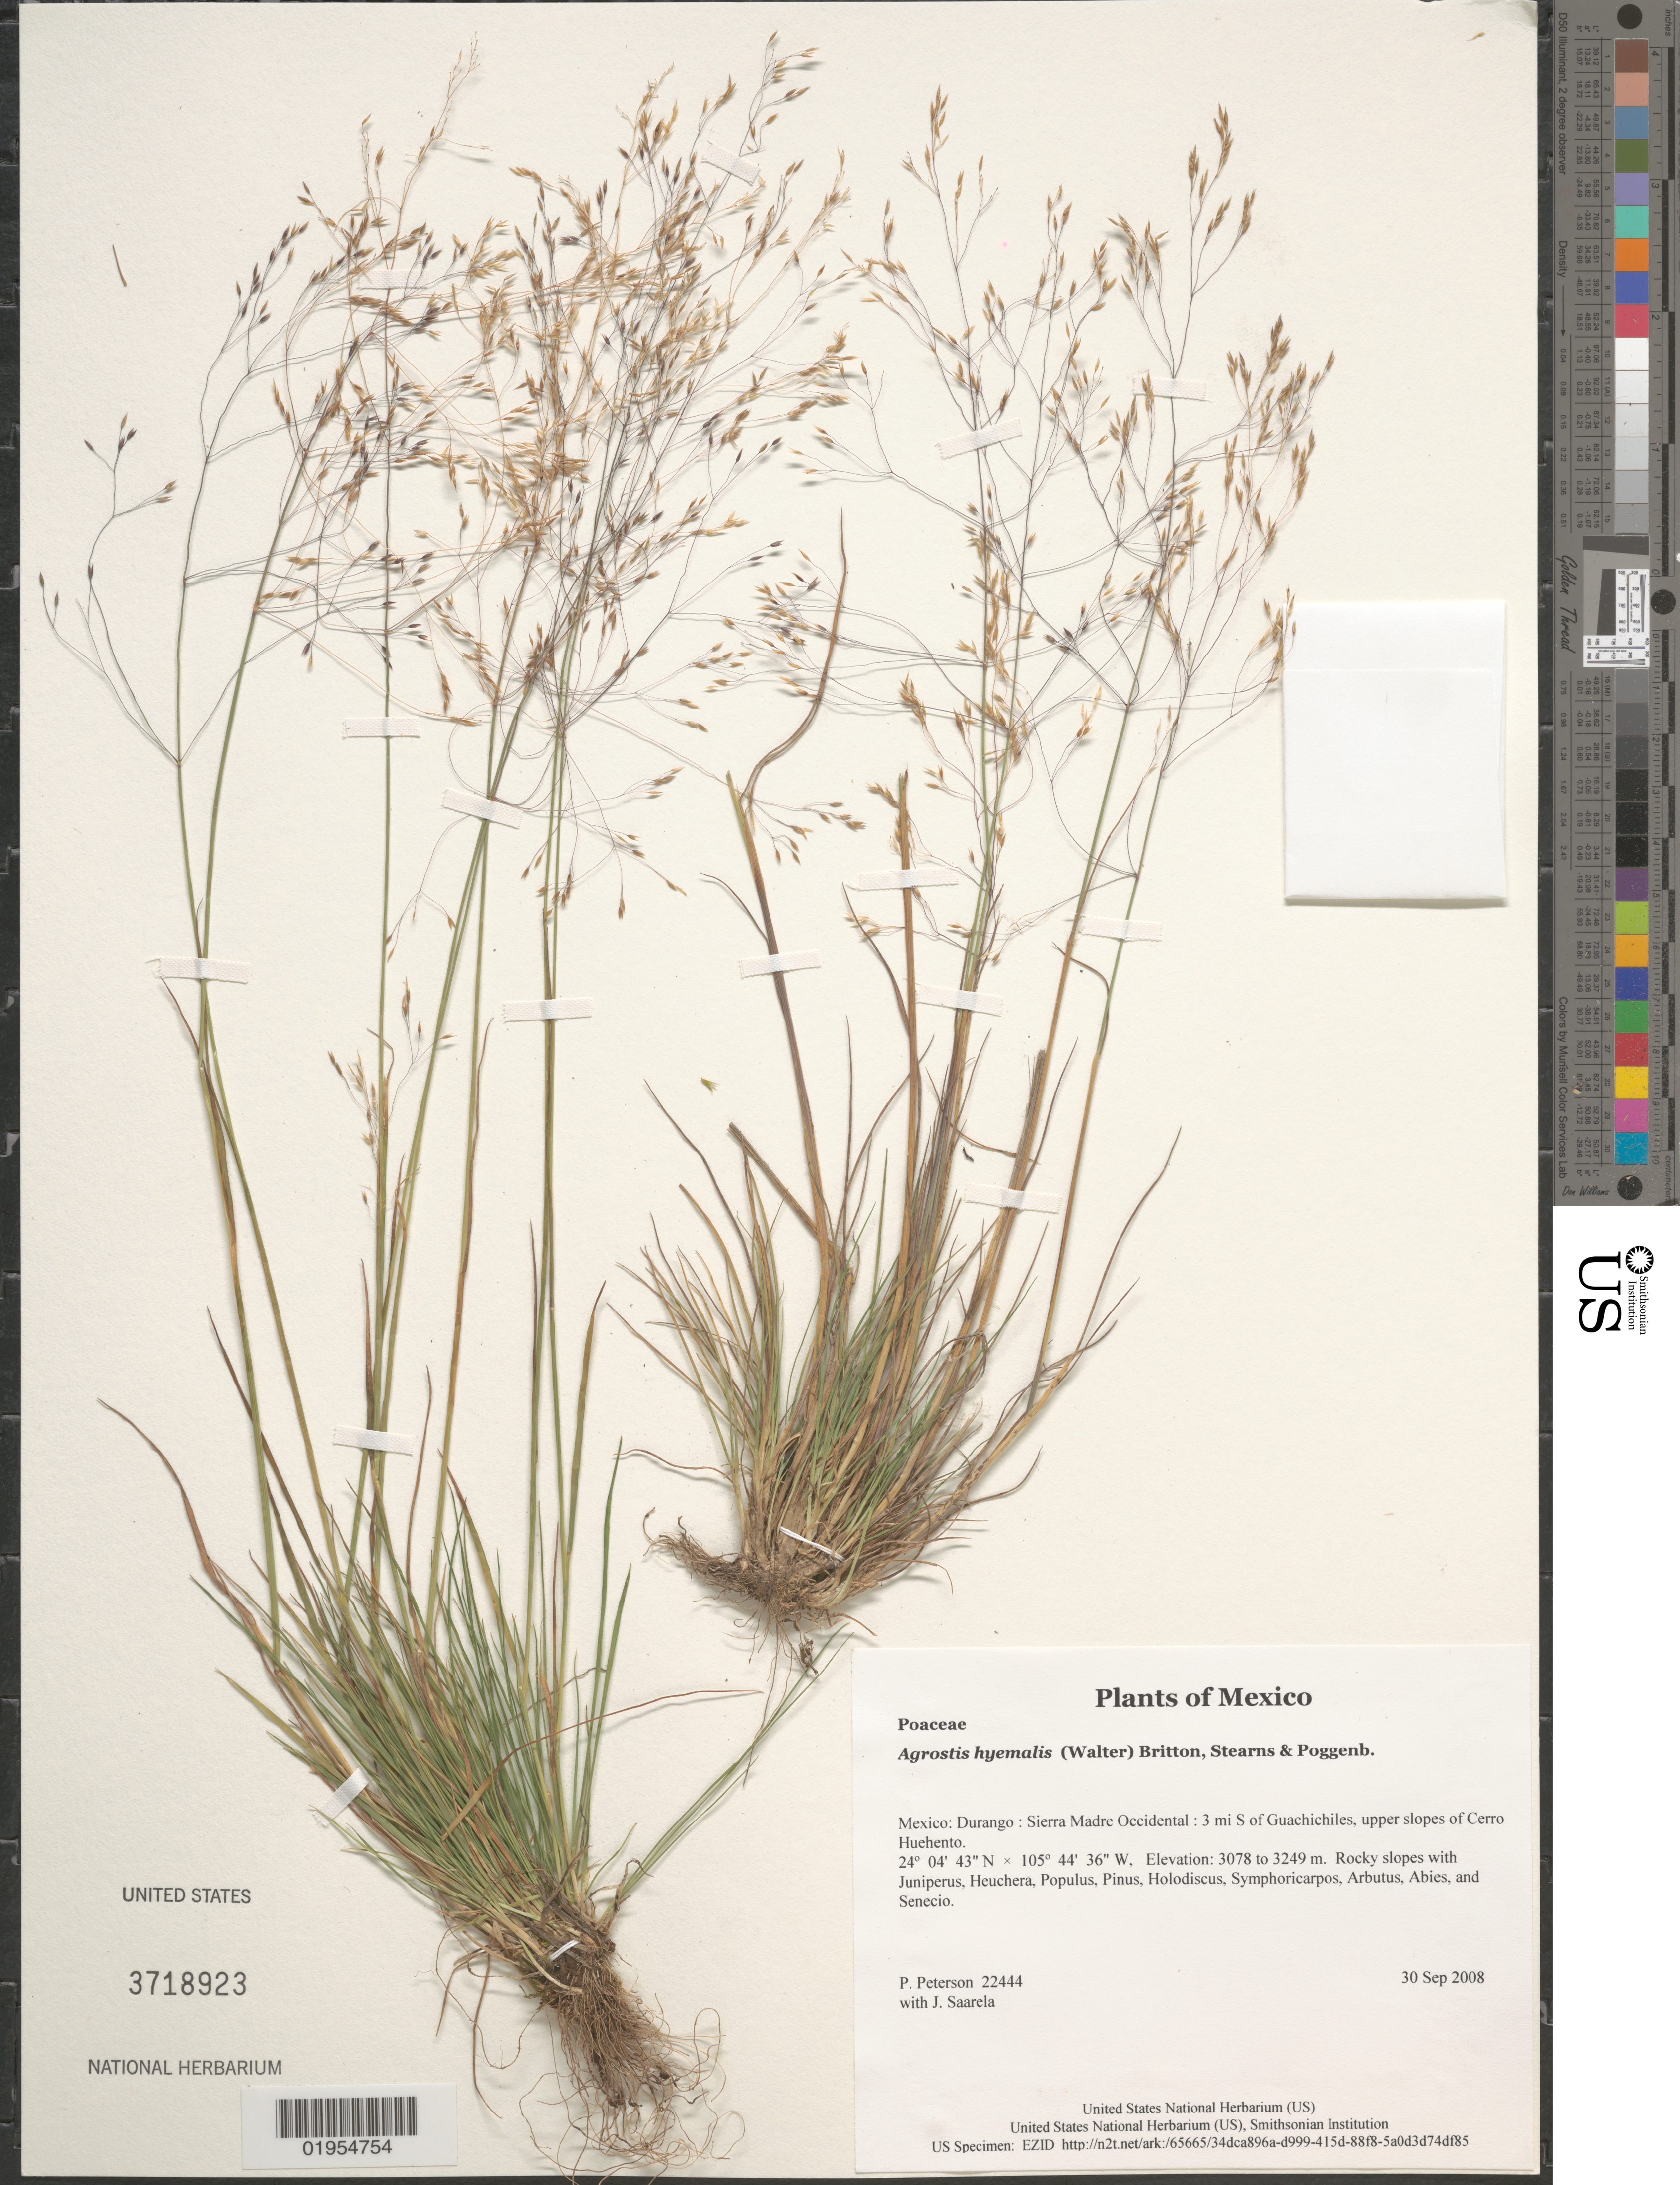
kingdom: Plantae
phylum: Tracheophyta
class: Liliopsida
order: Poales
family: Poaceae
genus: Agrostis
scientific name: Agrostis hyemalis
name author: (Walter) Britton et al.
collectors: P. M. Peterson & J. Saarela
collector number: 22444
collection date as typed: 30 Sep 2008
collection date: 2008-09-30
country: Mexico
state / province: Durango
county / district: Sierra Madre Occidental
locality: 3 mi S of Guachichiles, upper slopes of Cerro Huehento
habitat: Rocky slopes with Juniperus, Heuchera, Populus, Pinus, Holodiscus, Symphoricarpos, Arbutus, Abies, and Senecio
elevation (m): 3078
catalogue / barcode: US 3718923